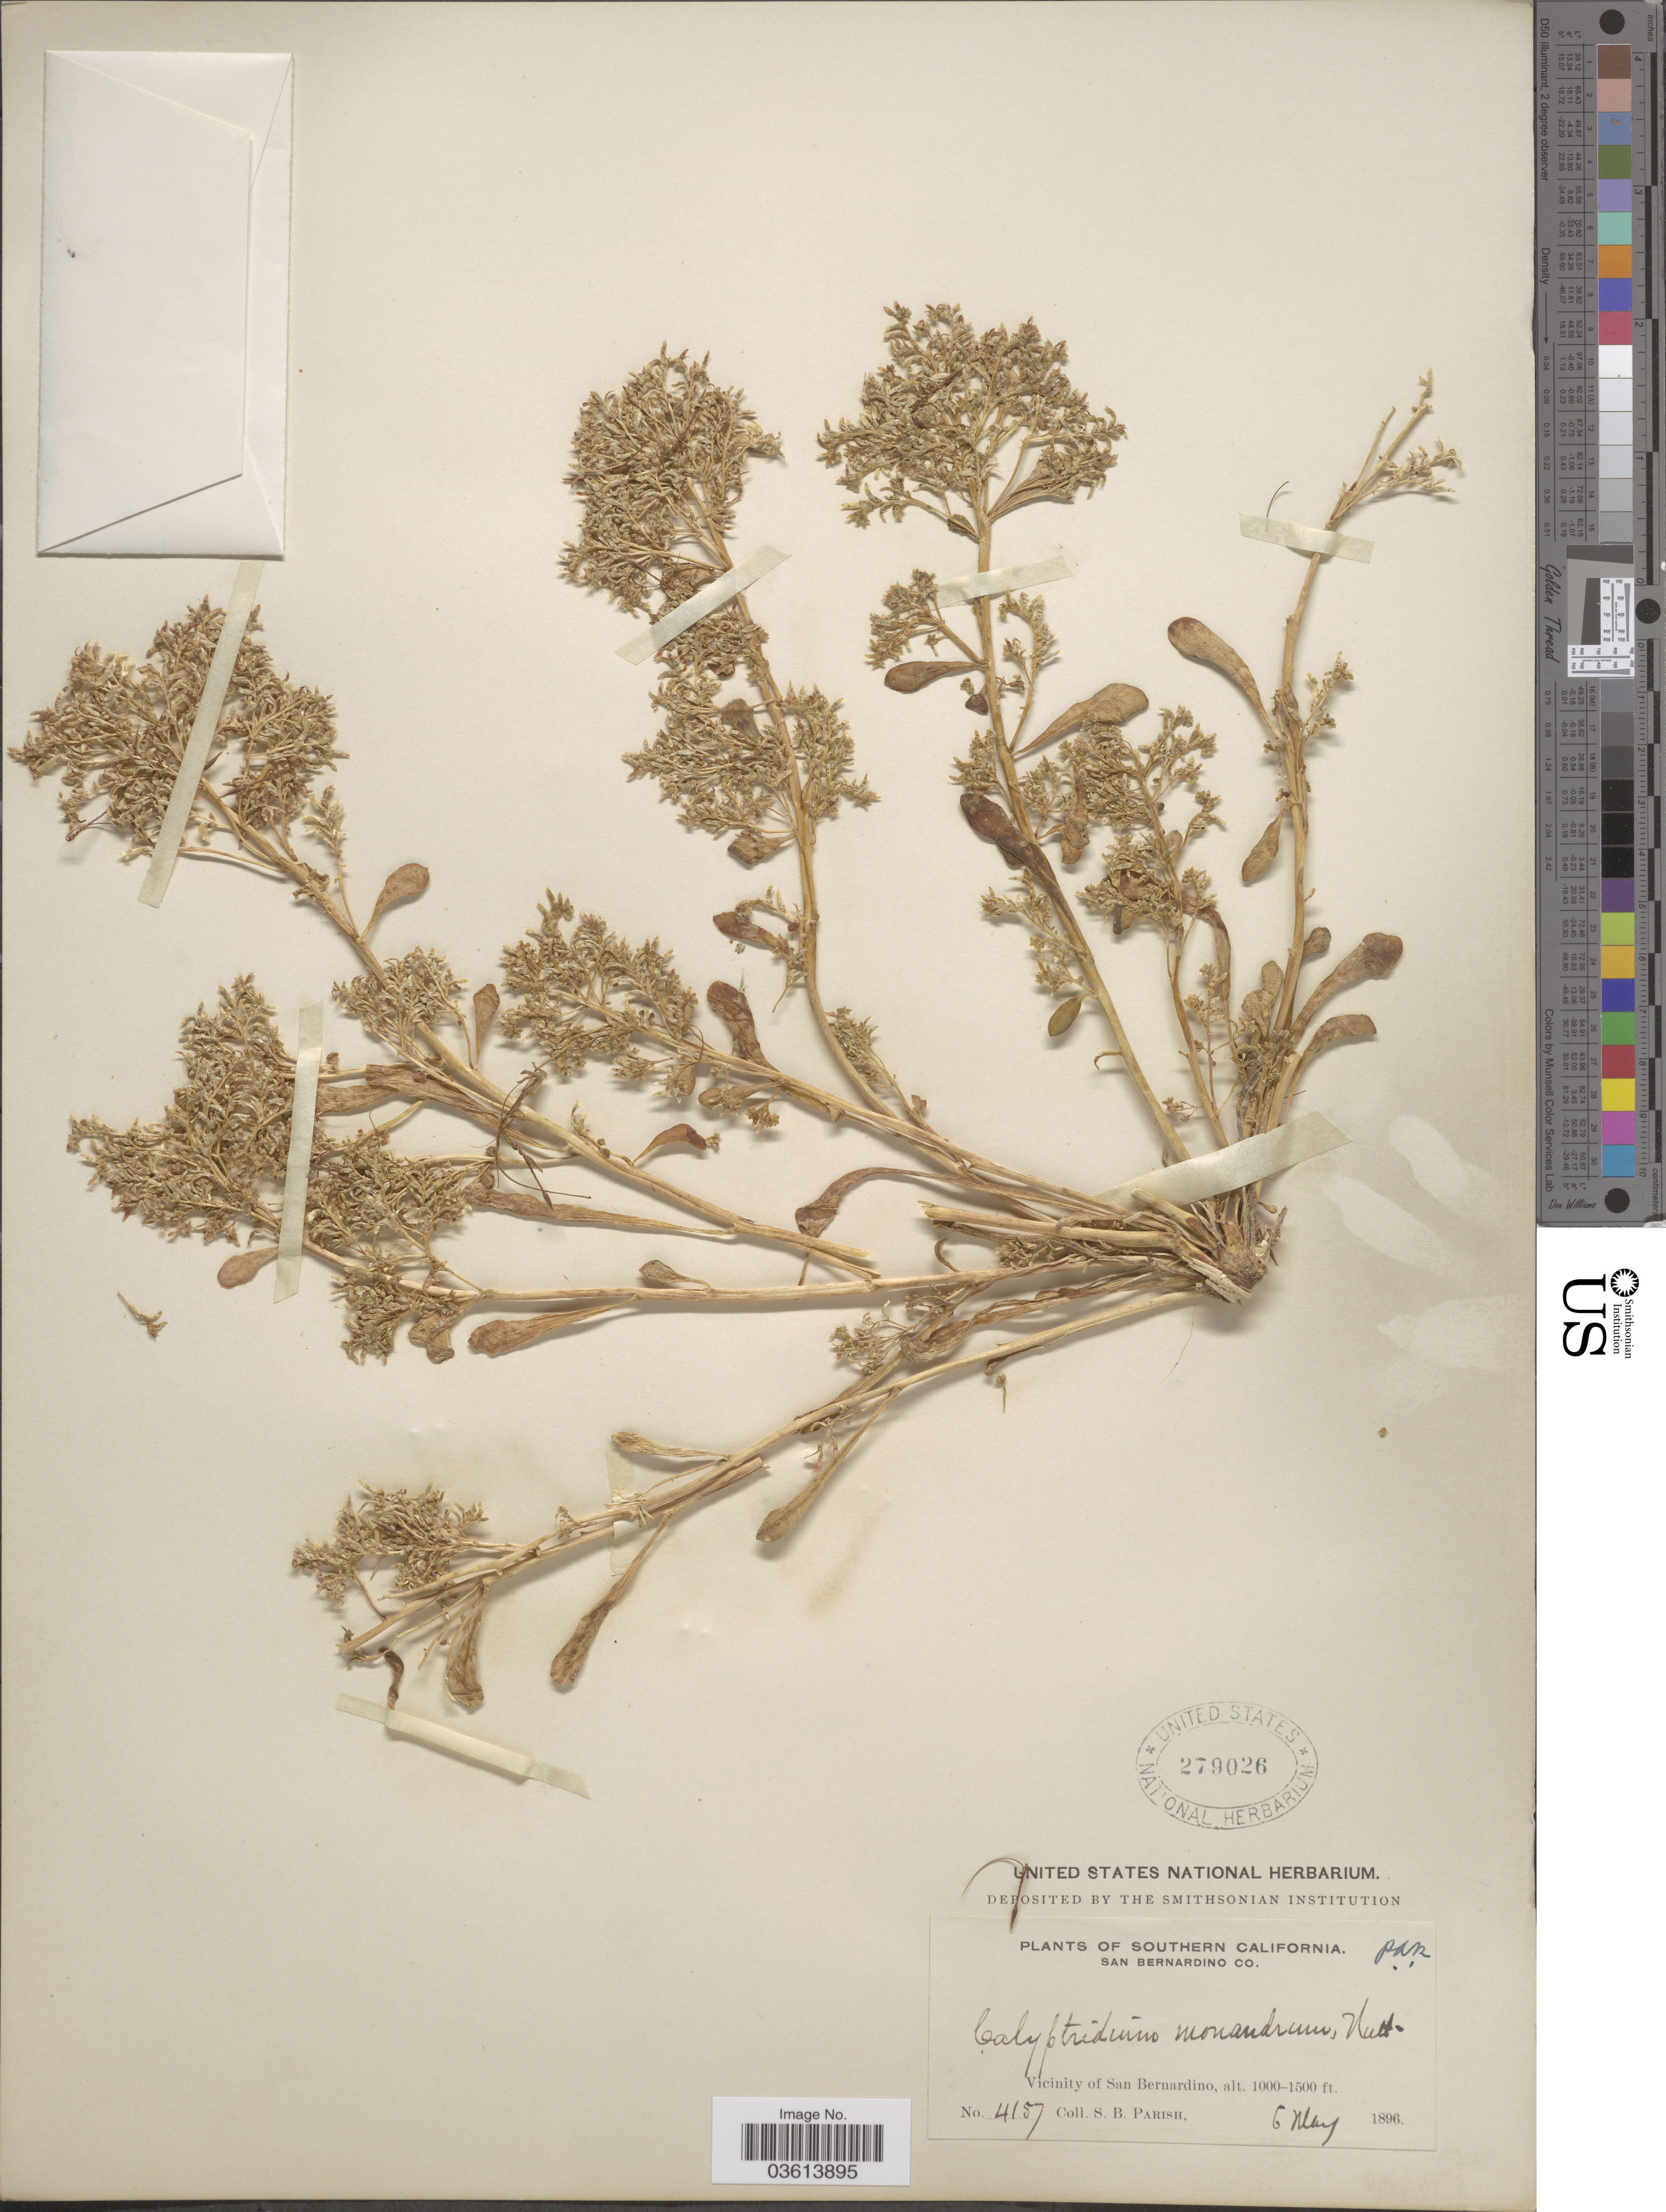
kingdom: Plantae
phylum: Tracheophyta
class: Magnoliopsida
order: Caryophyllales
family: Montiaceae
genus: Calyptridium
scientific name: Calyptridium monandrum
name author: (Nutt.) Nutt.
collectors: S. B. Parish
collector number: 4157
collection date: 1896-05-06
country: United States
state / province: California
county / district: San Bernardino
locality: Southern California. San Bernardino Co. Vicinity of San Bernardino.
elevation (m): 305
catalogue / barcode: US 279026